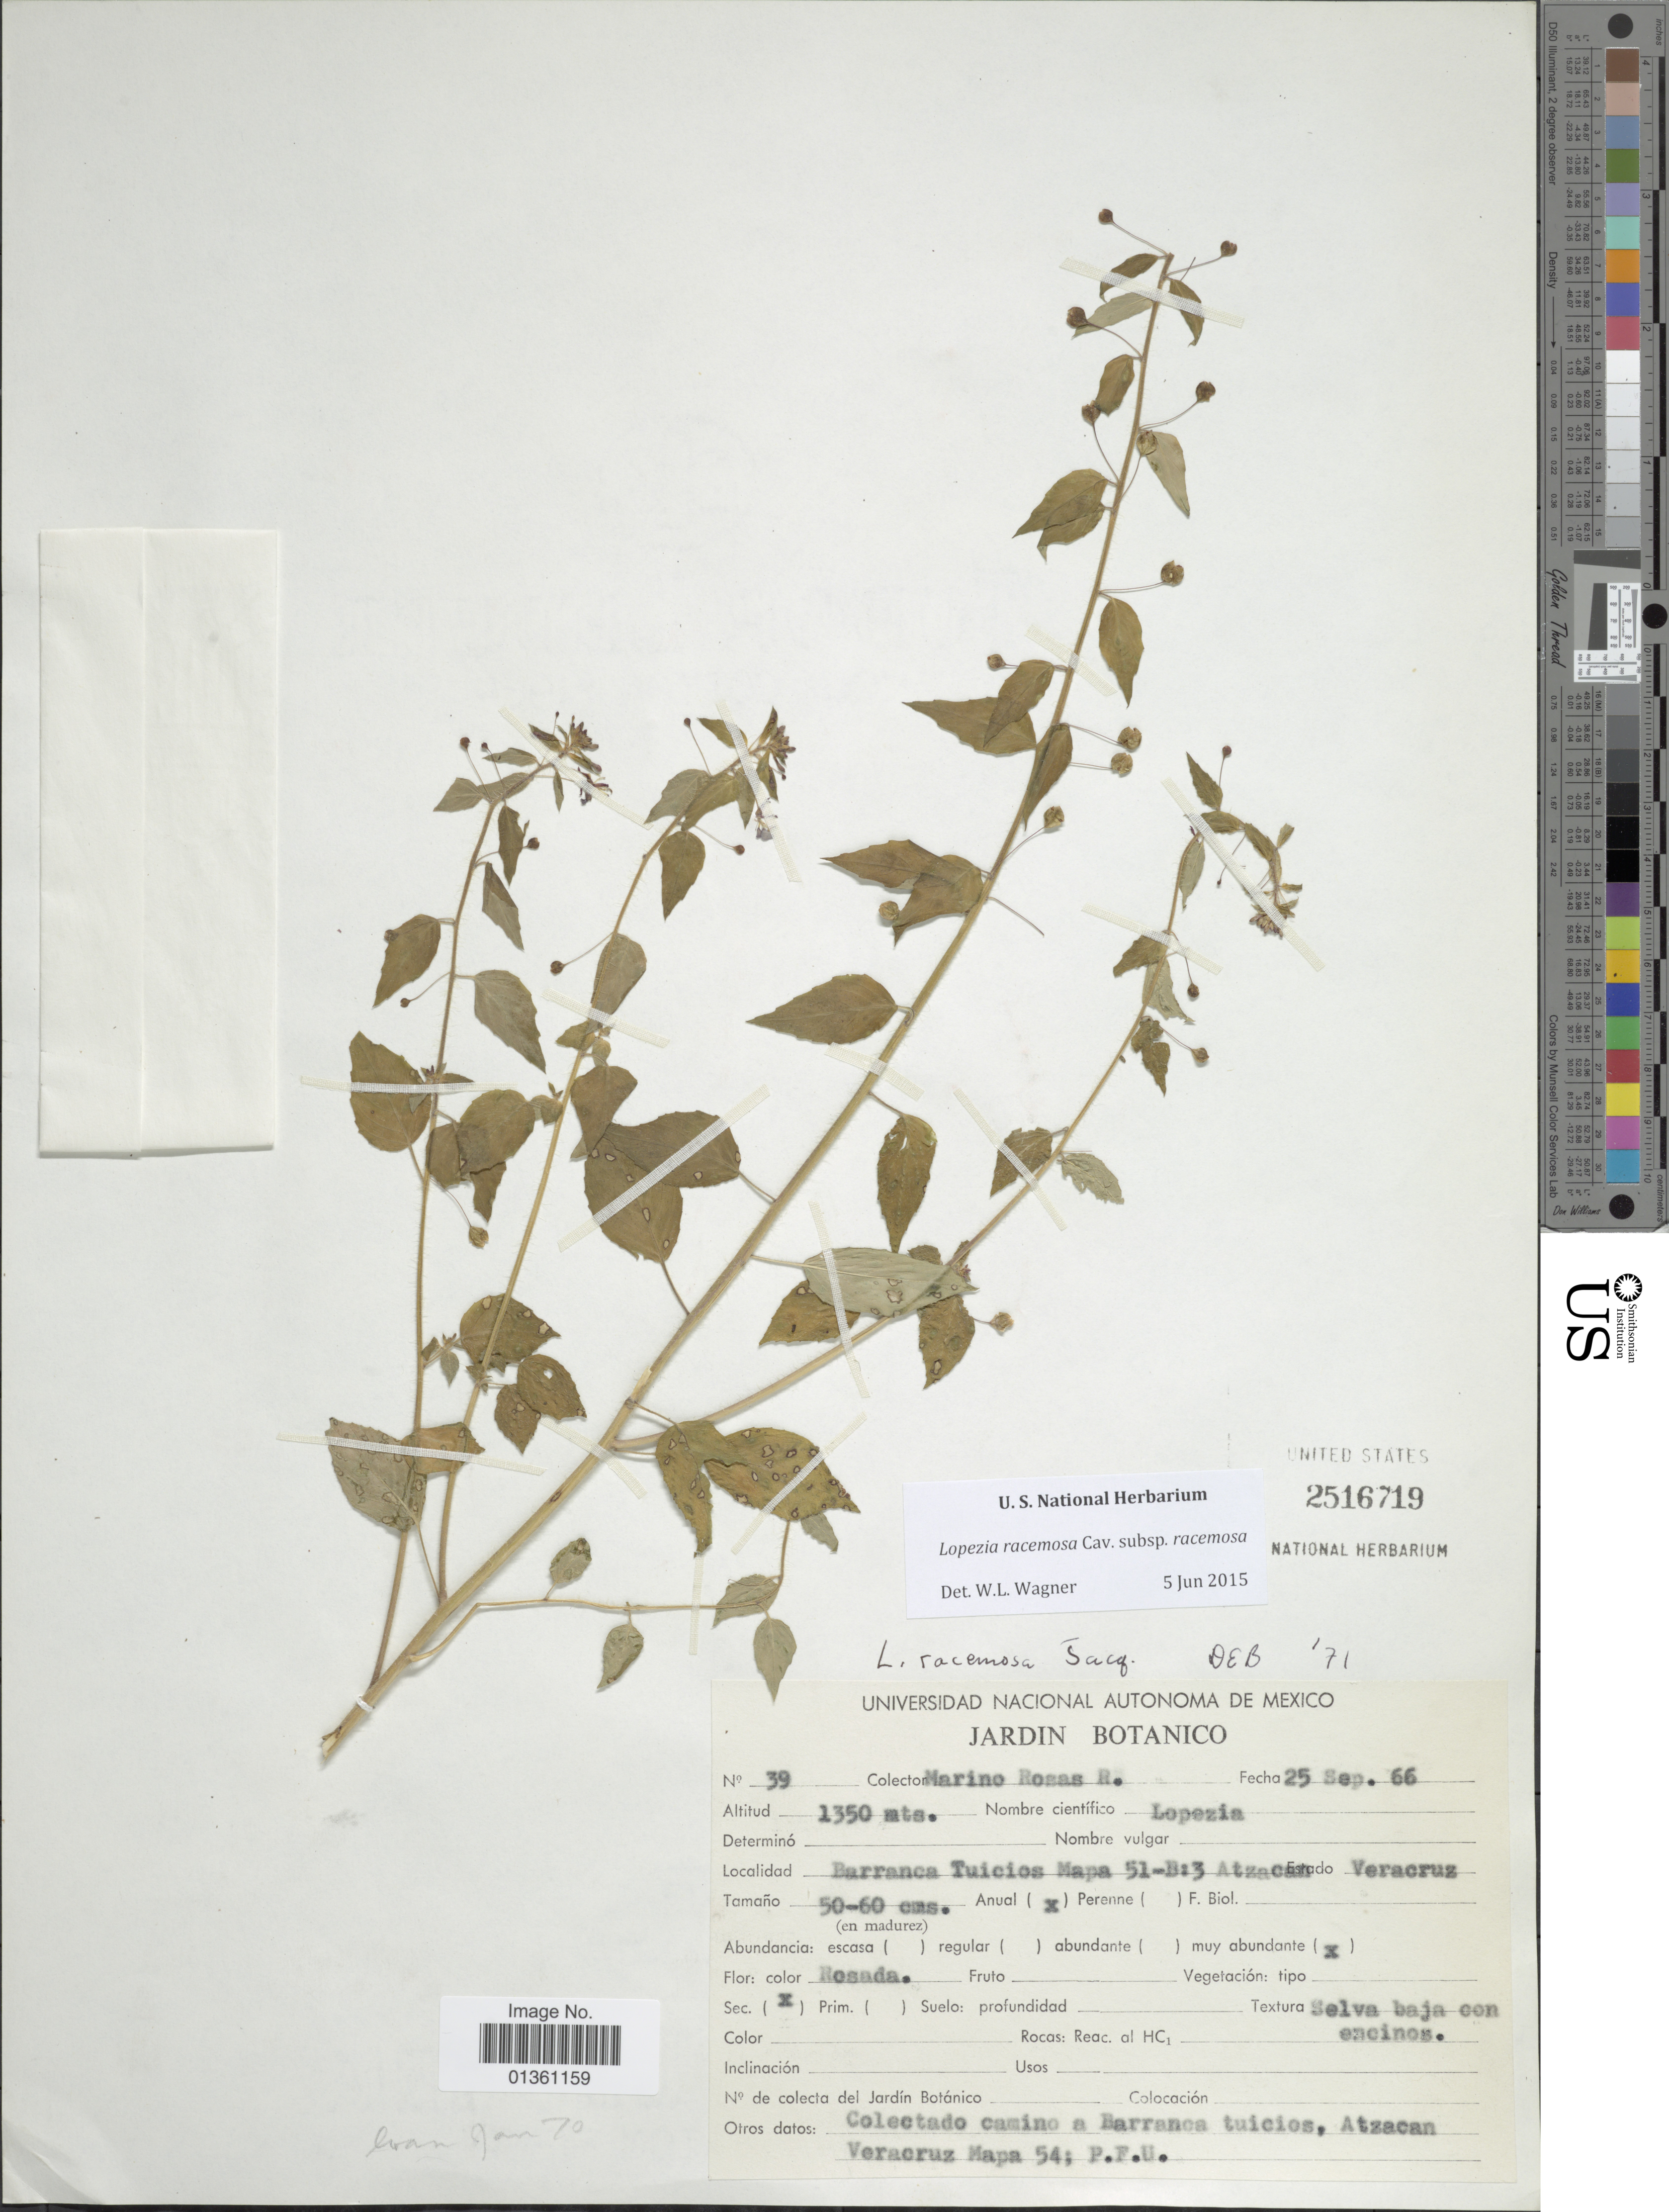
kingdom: Plantae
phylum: Tracheophyta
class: Magnoliopsida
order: Myrtales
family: Onagraceae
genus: Lopezia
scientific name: Lopezia racemosa subsp. racemosa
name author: Cav.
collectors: M. Rosas R.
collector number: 39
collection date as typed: Transcribed d/m/y: 25/9/66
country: Mexico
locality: Barranca Tuicios Mapa 51-B:3 Atzacan. Estado Veracruz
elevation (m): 1350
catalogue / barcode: US 2516719